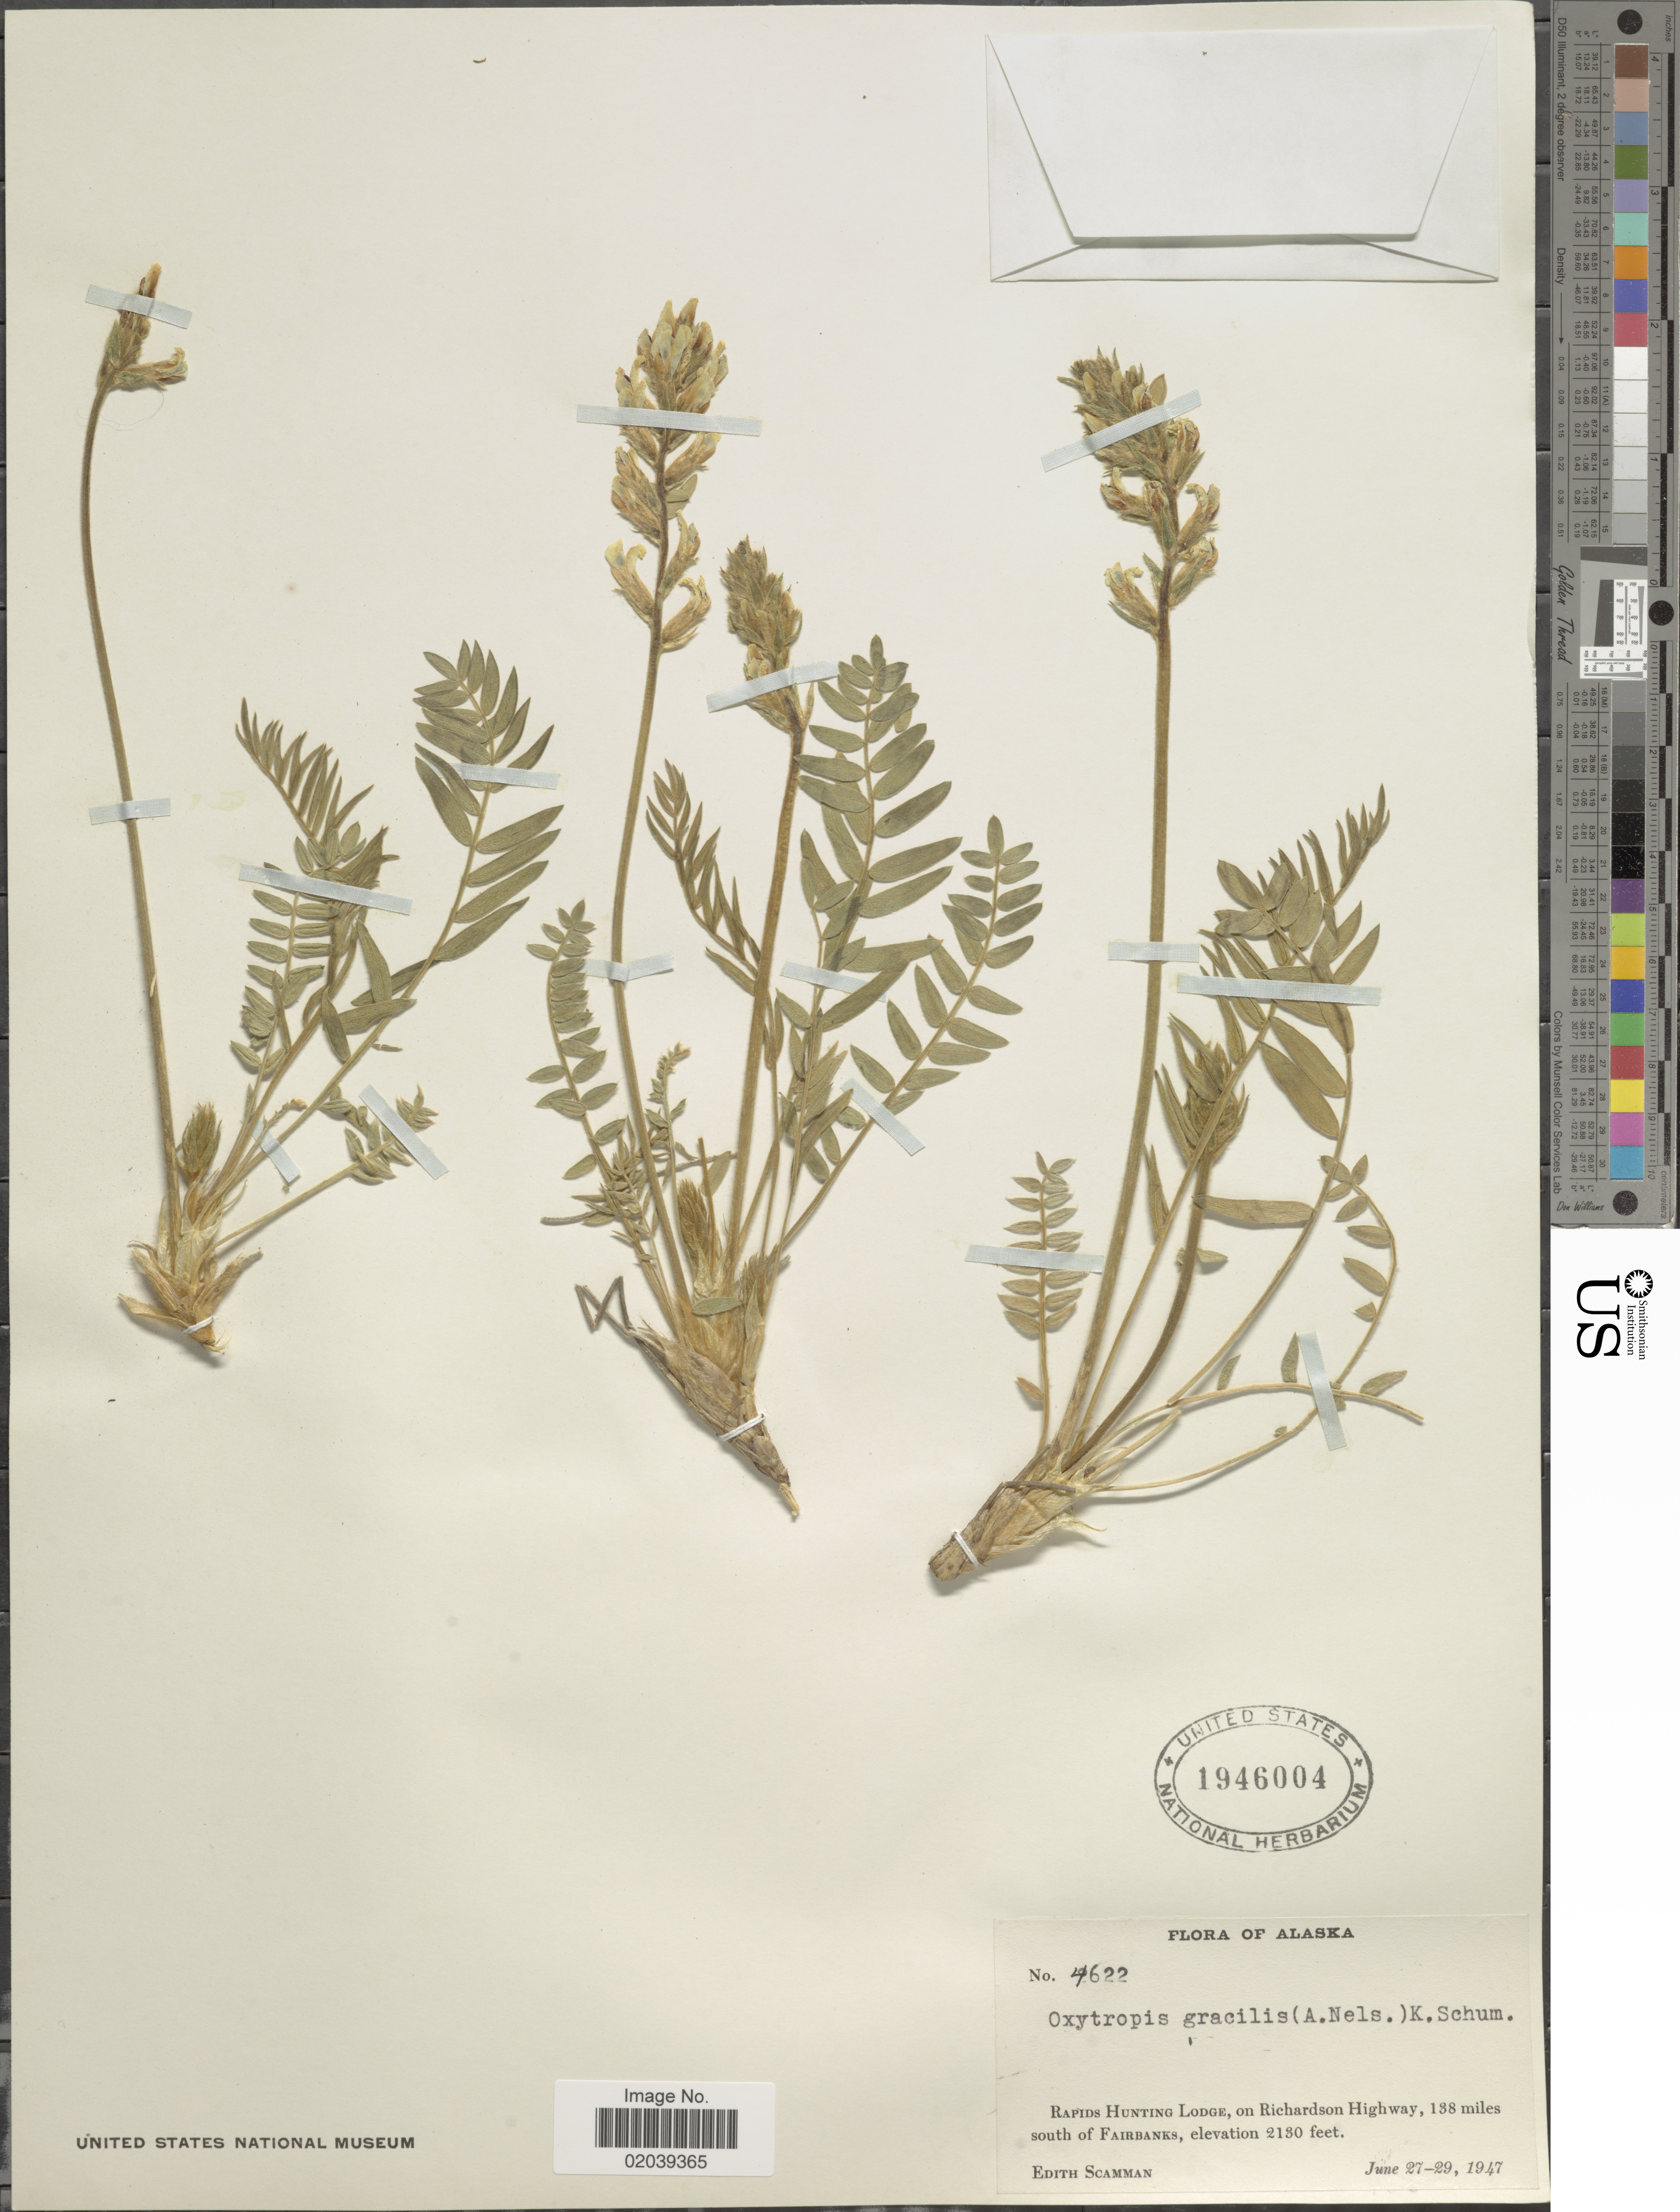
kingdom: Plantae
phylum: Tracheophyta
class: Magnoliopsida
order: Fabales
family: Fabaceae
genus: Oxytropis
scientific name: Oxytropis campestris var. gracilis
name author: (A. Nelson) Barneby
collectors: E. Scamman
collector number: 4622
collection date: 1947-06-27/1947-06-29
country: United States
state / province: Alaska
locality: Rapids Hunting Lodge, on Richardson Highway, 138 miles south of Fairbanks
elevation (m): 649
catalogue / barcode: US 1946004